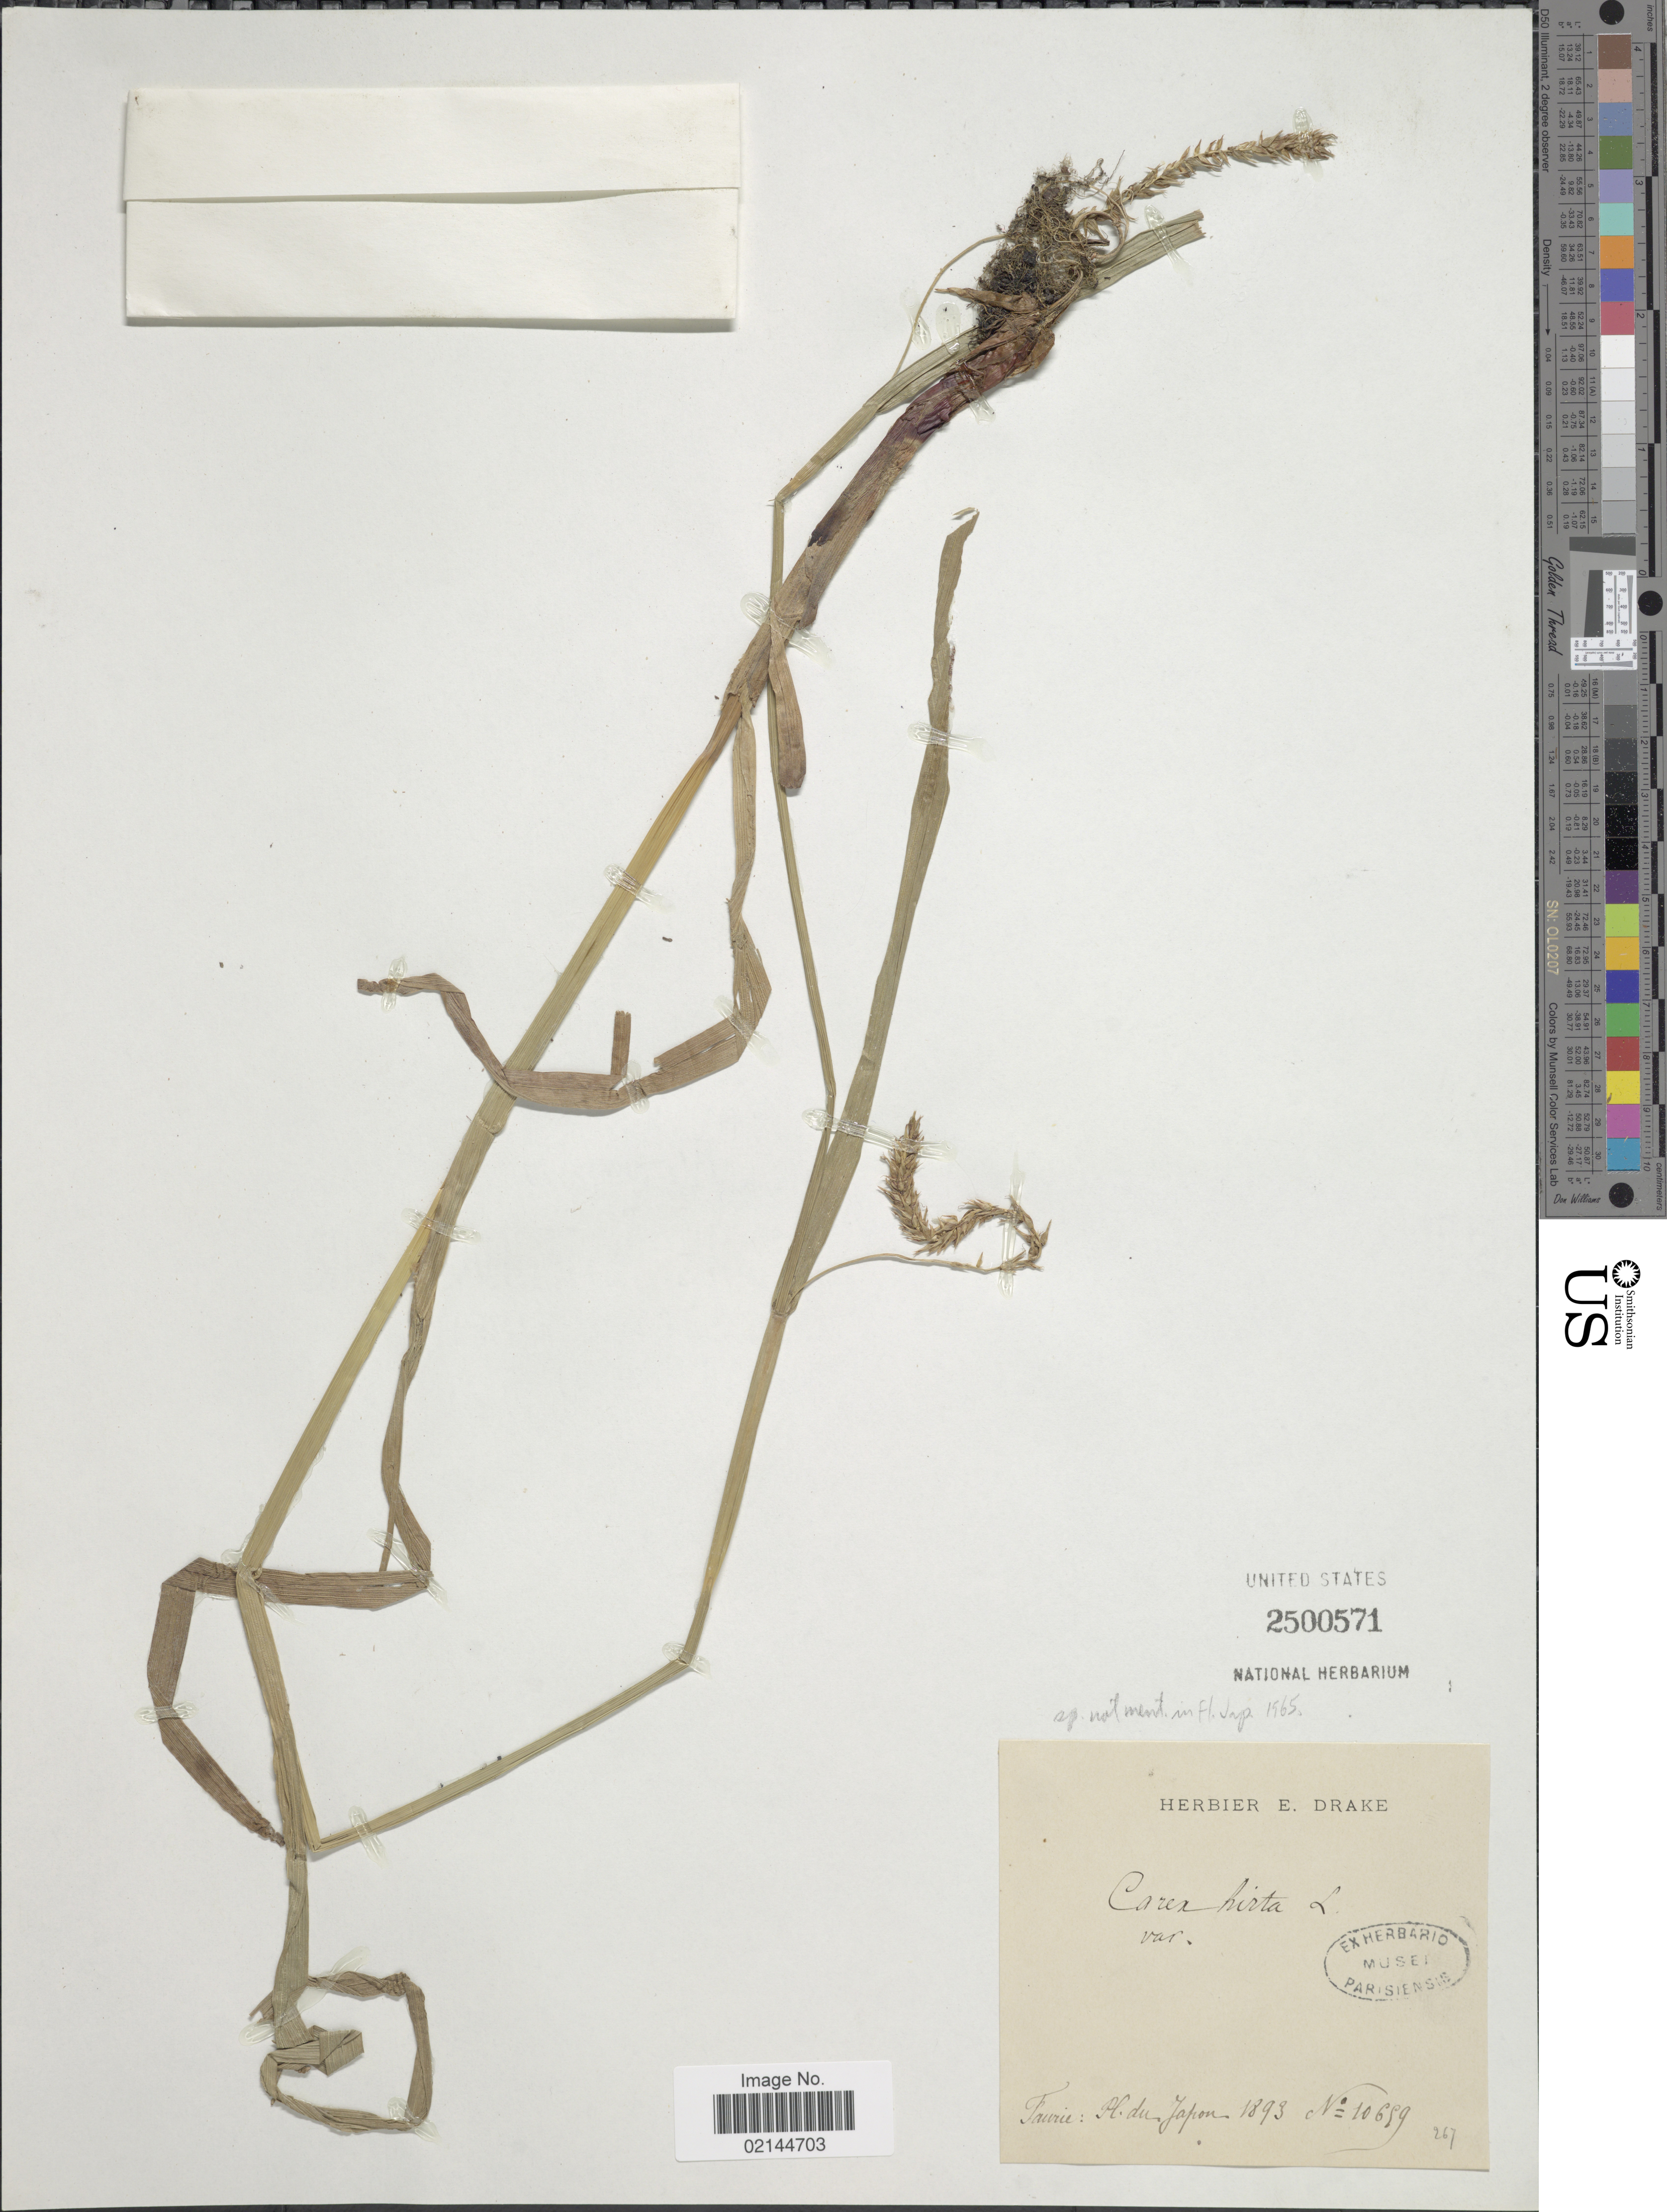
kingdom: Plantae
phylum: Tracheophyta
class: Liliopsida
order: Poales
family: Cyperaceae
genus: Carex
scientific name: Carex hirta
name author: L.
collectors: -. Faurie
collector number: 10699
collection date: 1893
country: Japan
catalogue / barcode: US 2500571